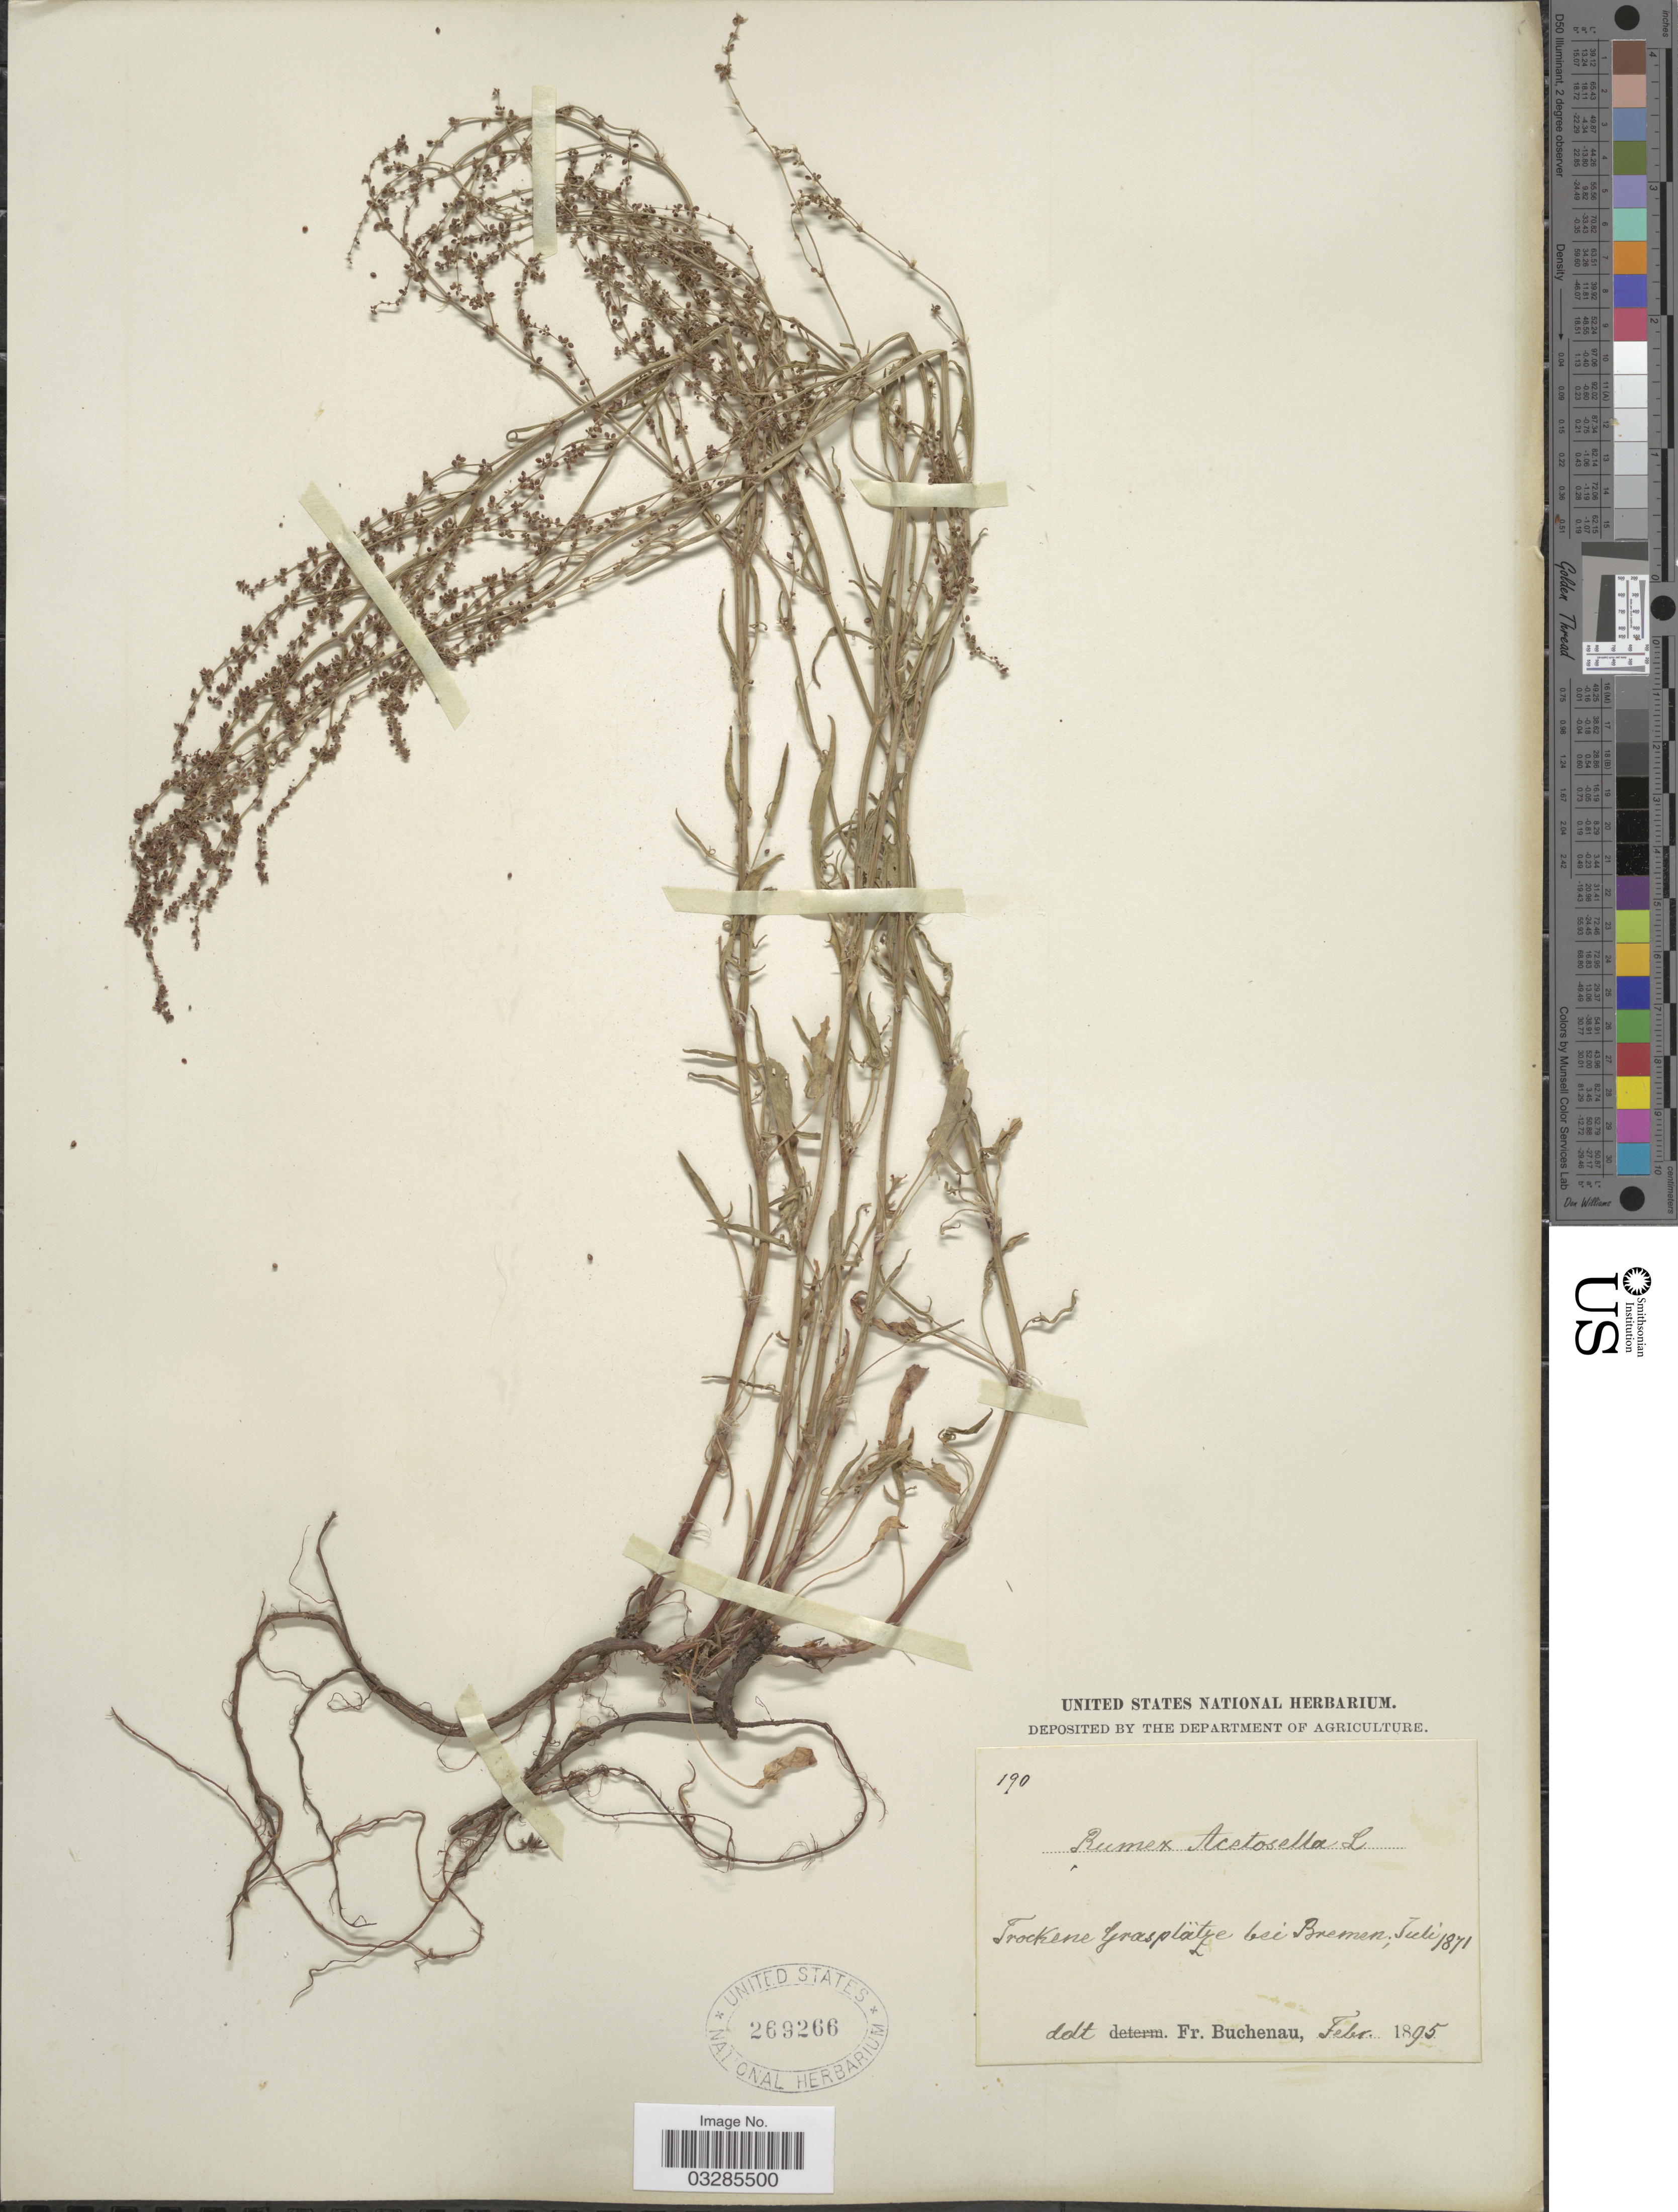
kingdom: Plantae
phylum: Tracheophyta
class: Magnoliopsida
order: Caryophyllales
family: Polygonaceae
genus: Rumex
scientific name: Rumex acetosella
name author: L.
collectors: ex herb. United States National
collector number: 190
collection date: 1871-07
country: Germany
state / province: Bremen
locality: Bei Bremen.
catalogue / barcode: US 269266